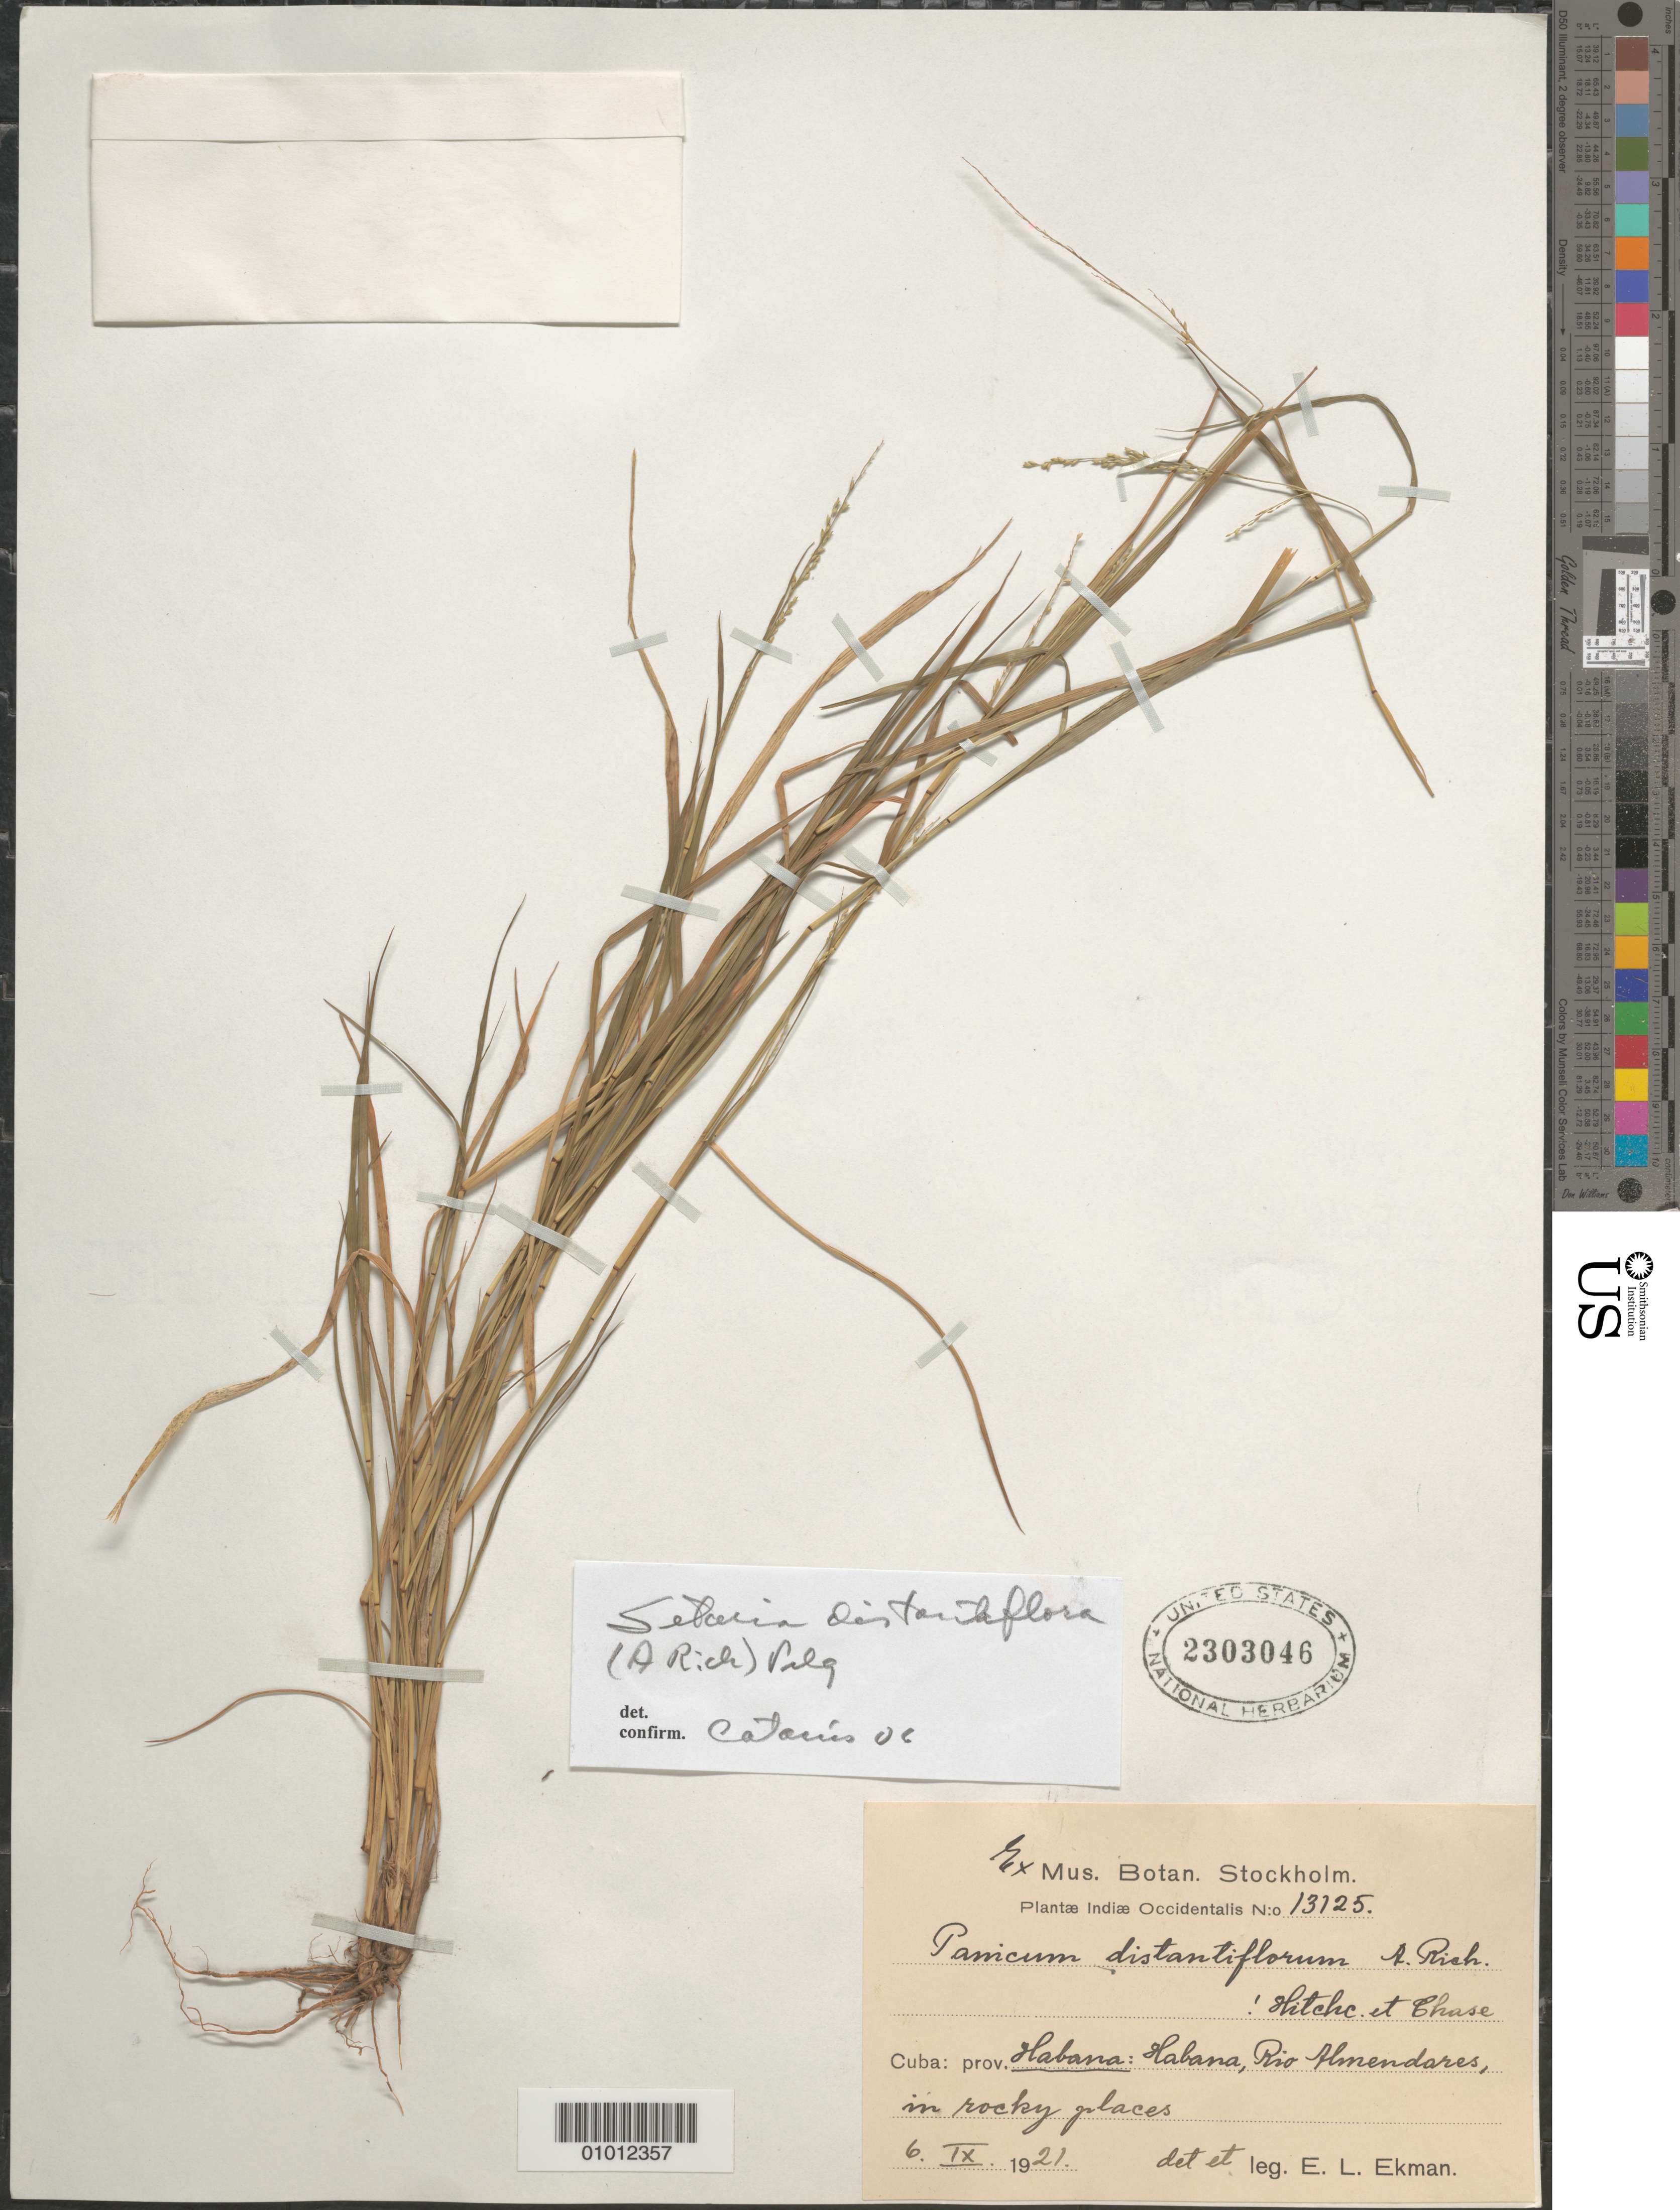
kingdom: Plantae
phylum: Tracheophyta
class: Liliopsida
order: Poales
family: Poaceae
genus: Setaria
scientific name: Setaria geniculata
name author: (Lam.) P. Beauv.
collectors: E. L. Ekman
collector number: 13125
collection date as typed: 06 Sep 1921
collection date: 1921-09-06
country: Cuba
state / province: La Habana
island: Cuba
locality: Rio Almendares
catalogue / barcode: US 2303046